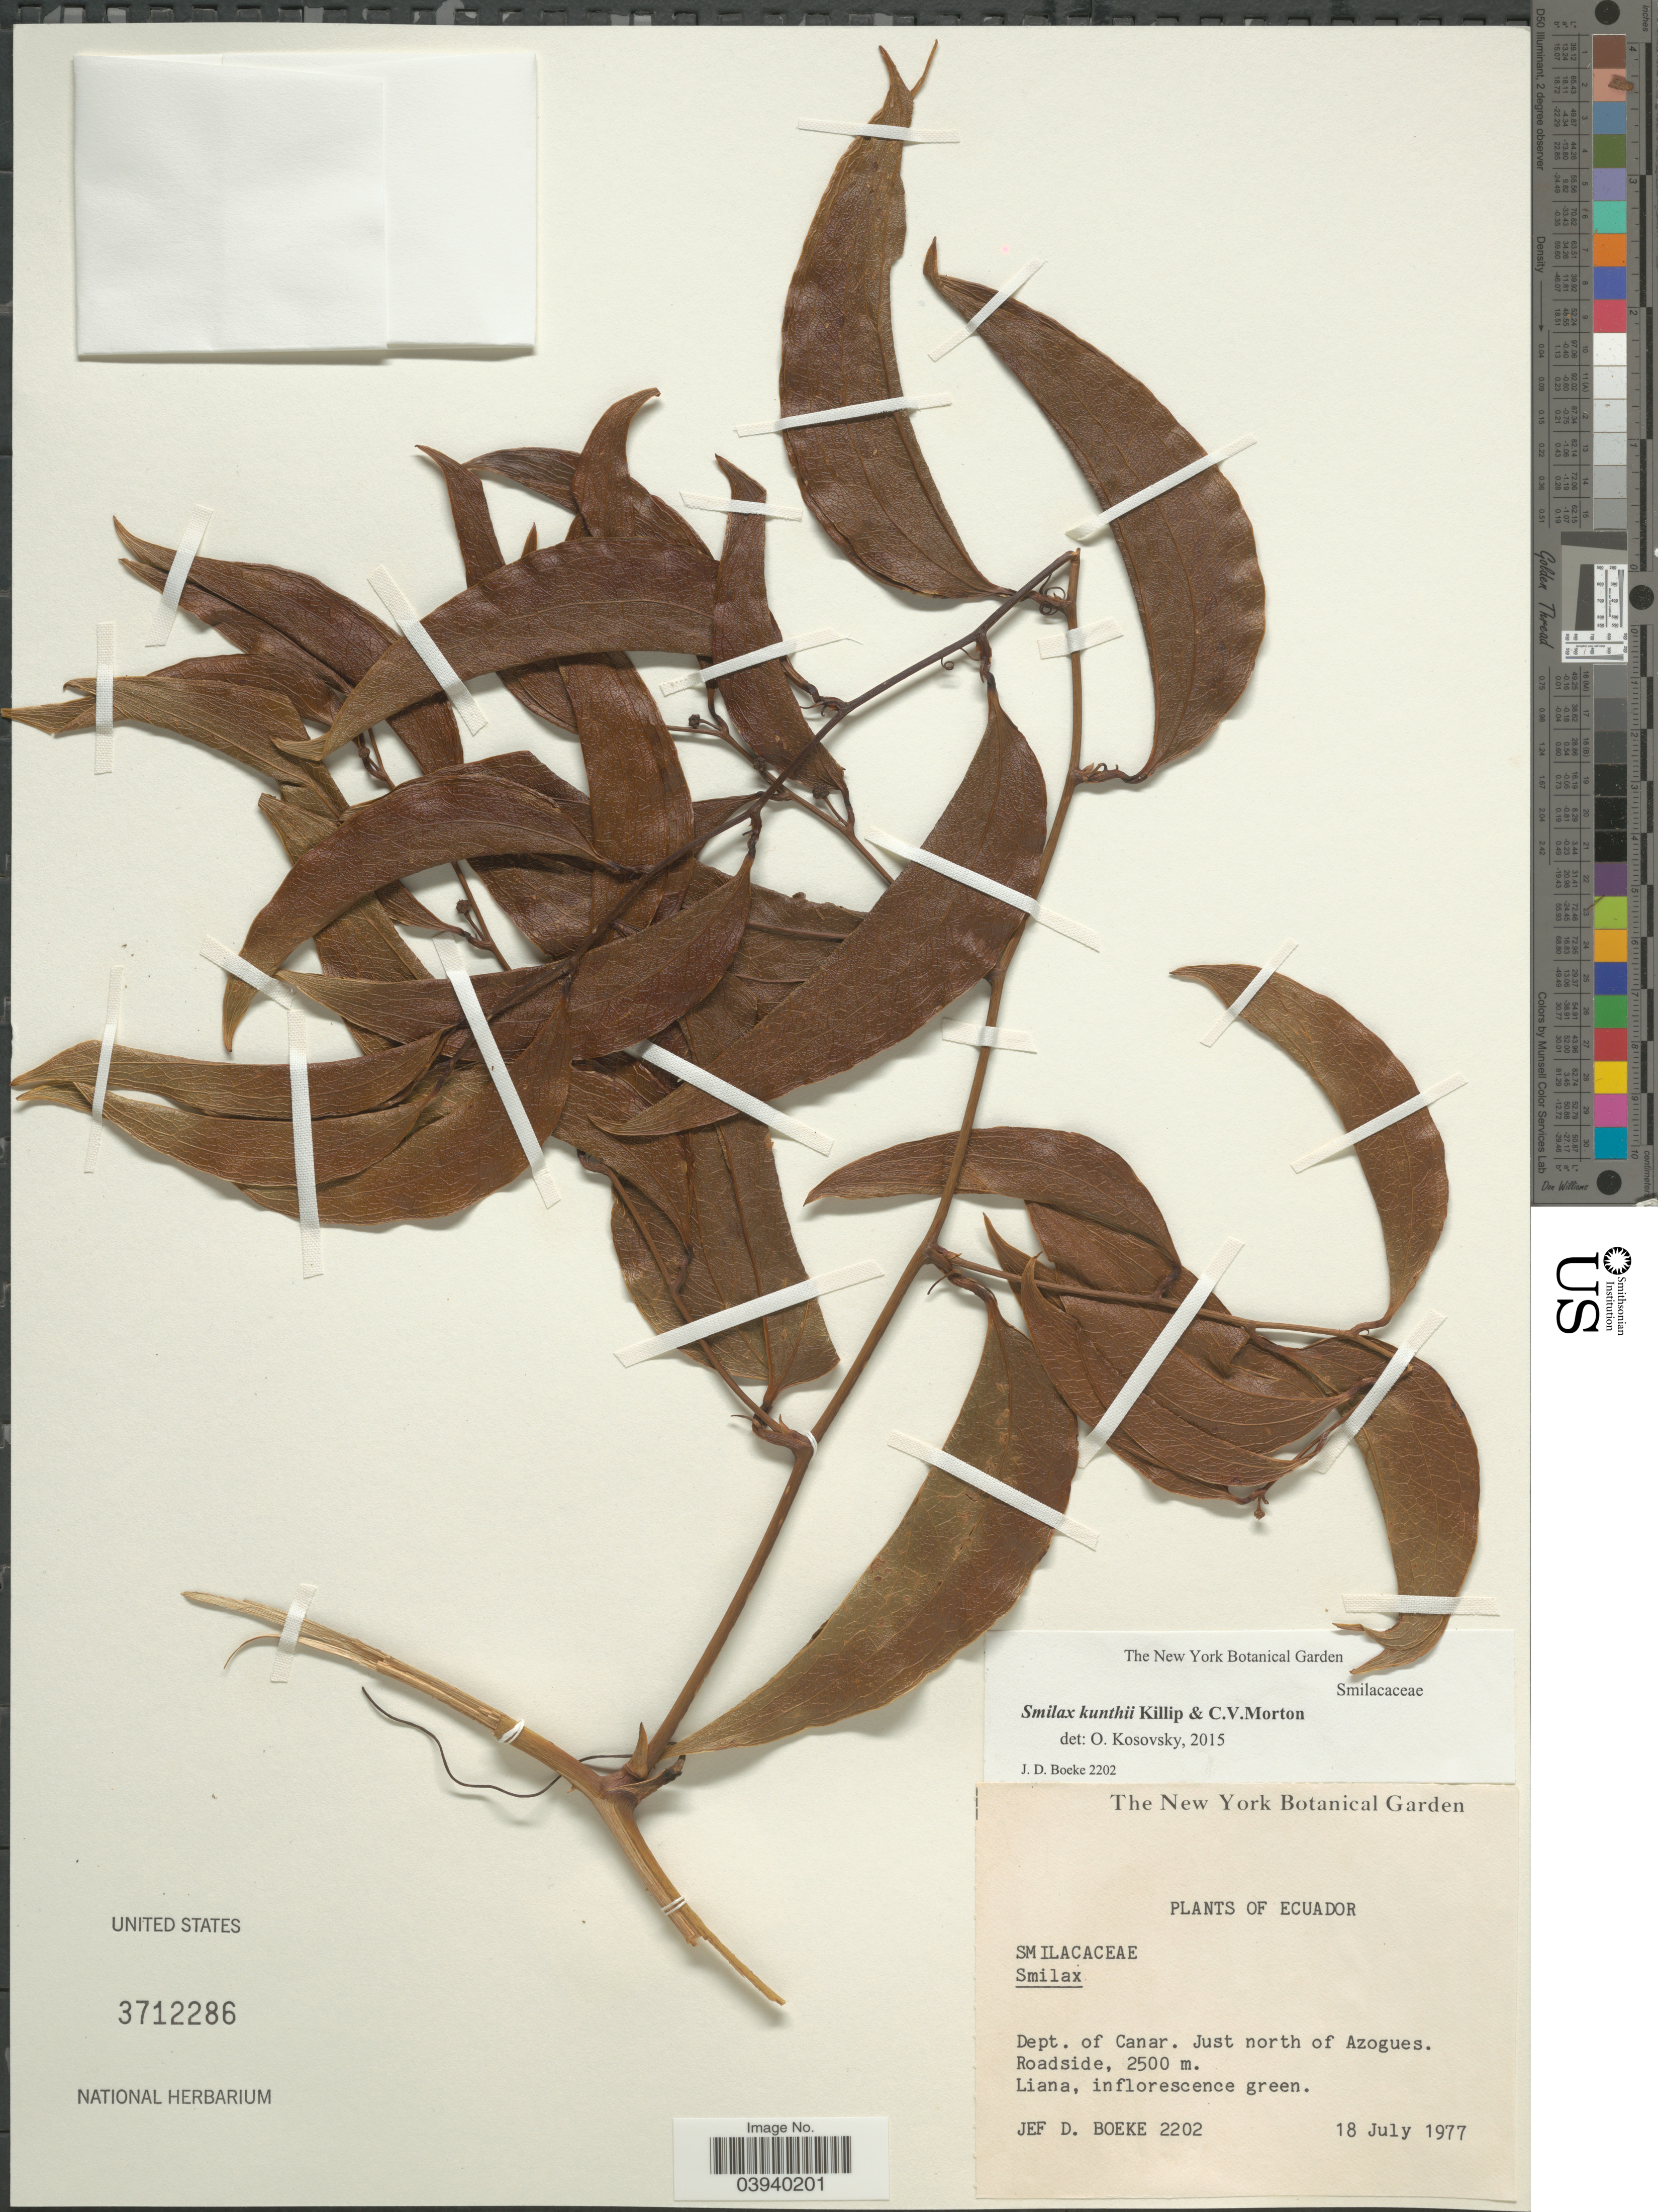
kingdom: Plantae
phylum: Tracheophyta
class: Liliopsida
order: Liliales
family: Smilacaceae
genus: Smilax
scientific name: Smilax kunthii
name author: Killip & C.V. Morton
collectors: J. Boeke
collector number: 2202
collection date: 1977-07-18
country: Ecuador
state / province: Cañar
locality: Dept. of Canar. Just north of Azogues. Roadside.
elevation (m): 2500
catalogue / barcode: US 3712286